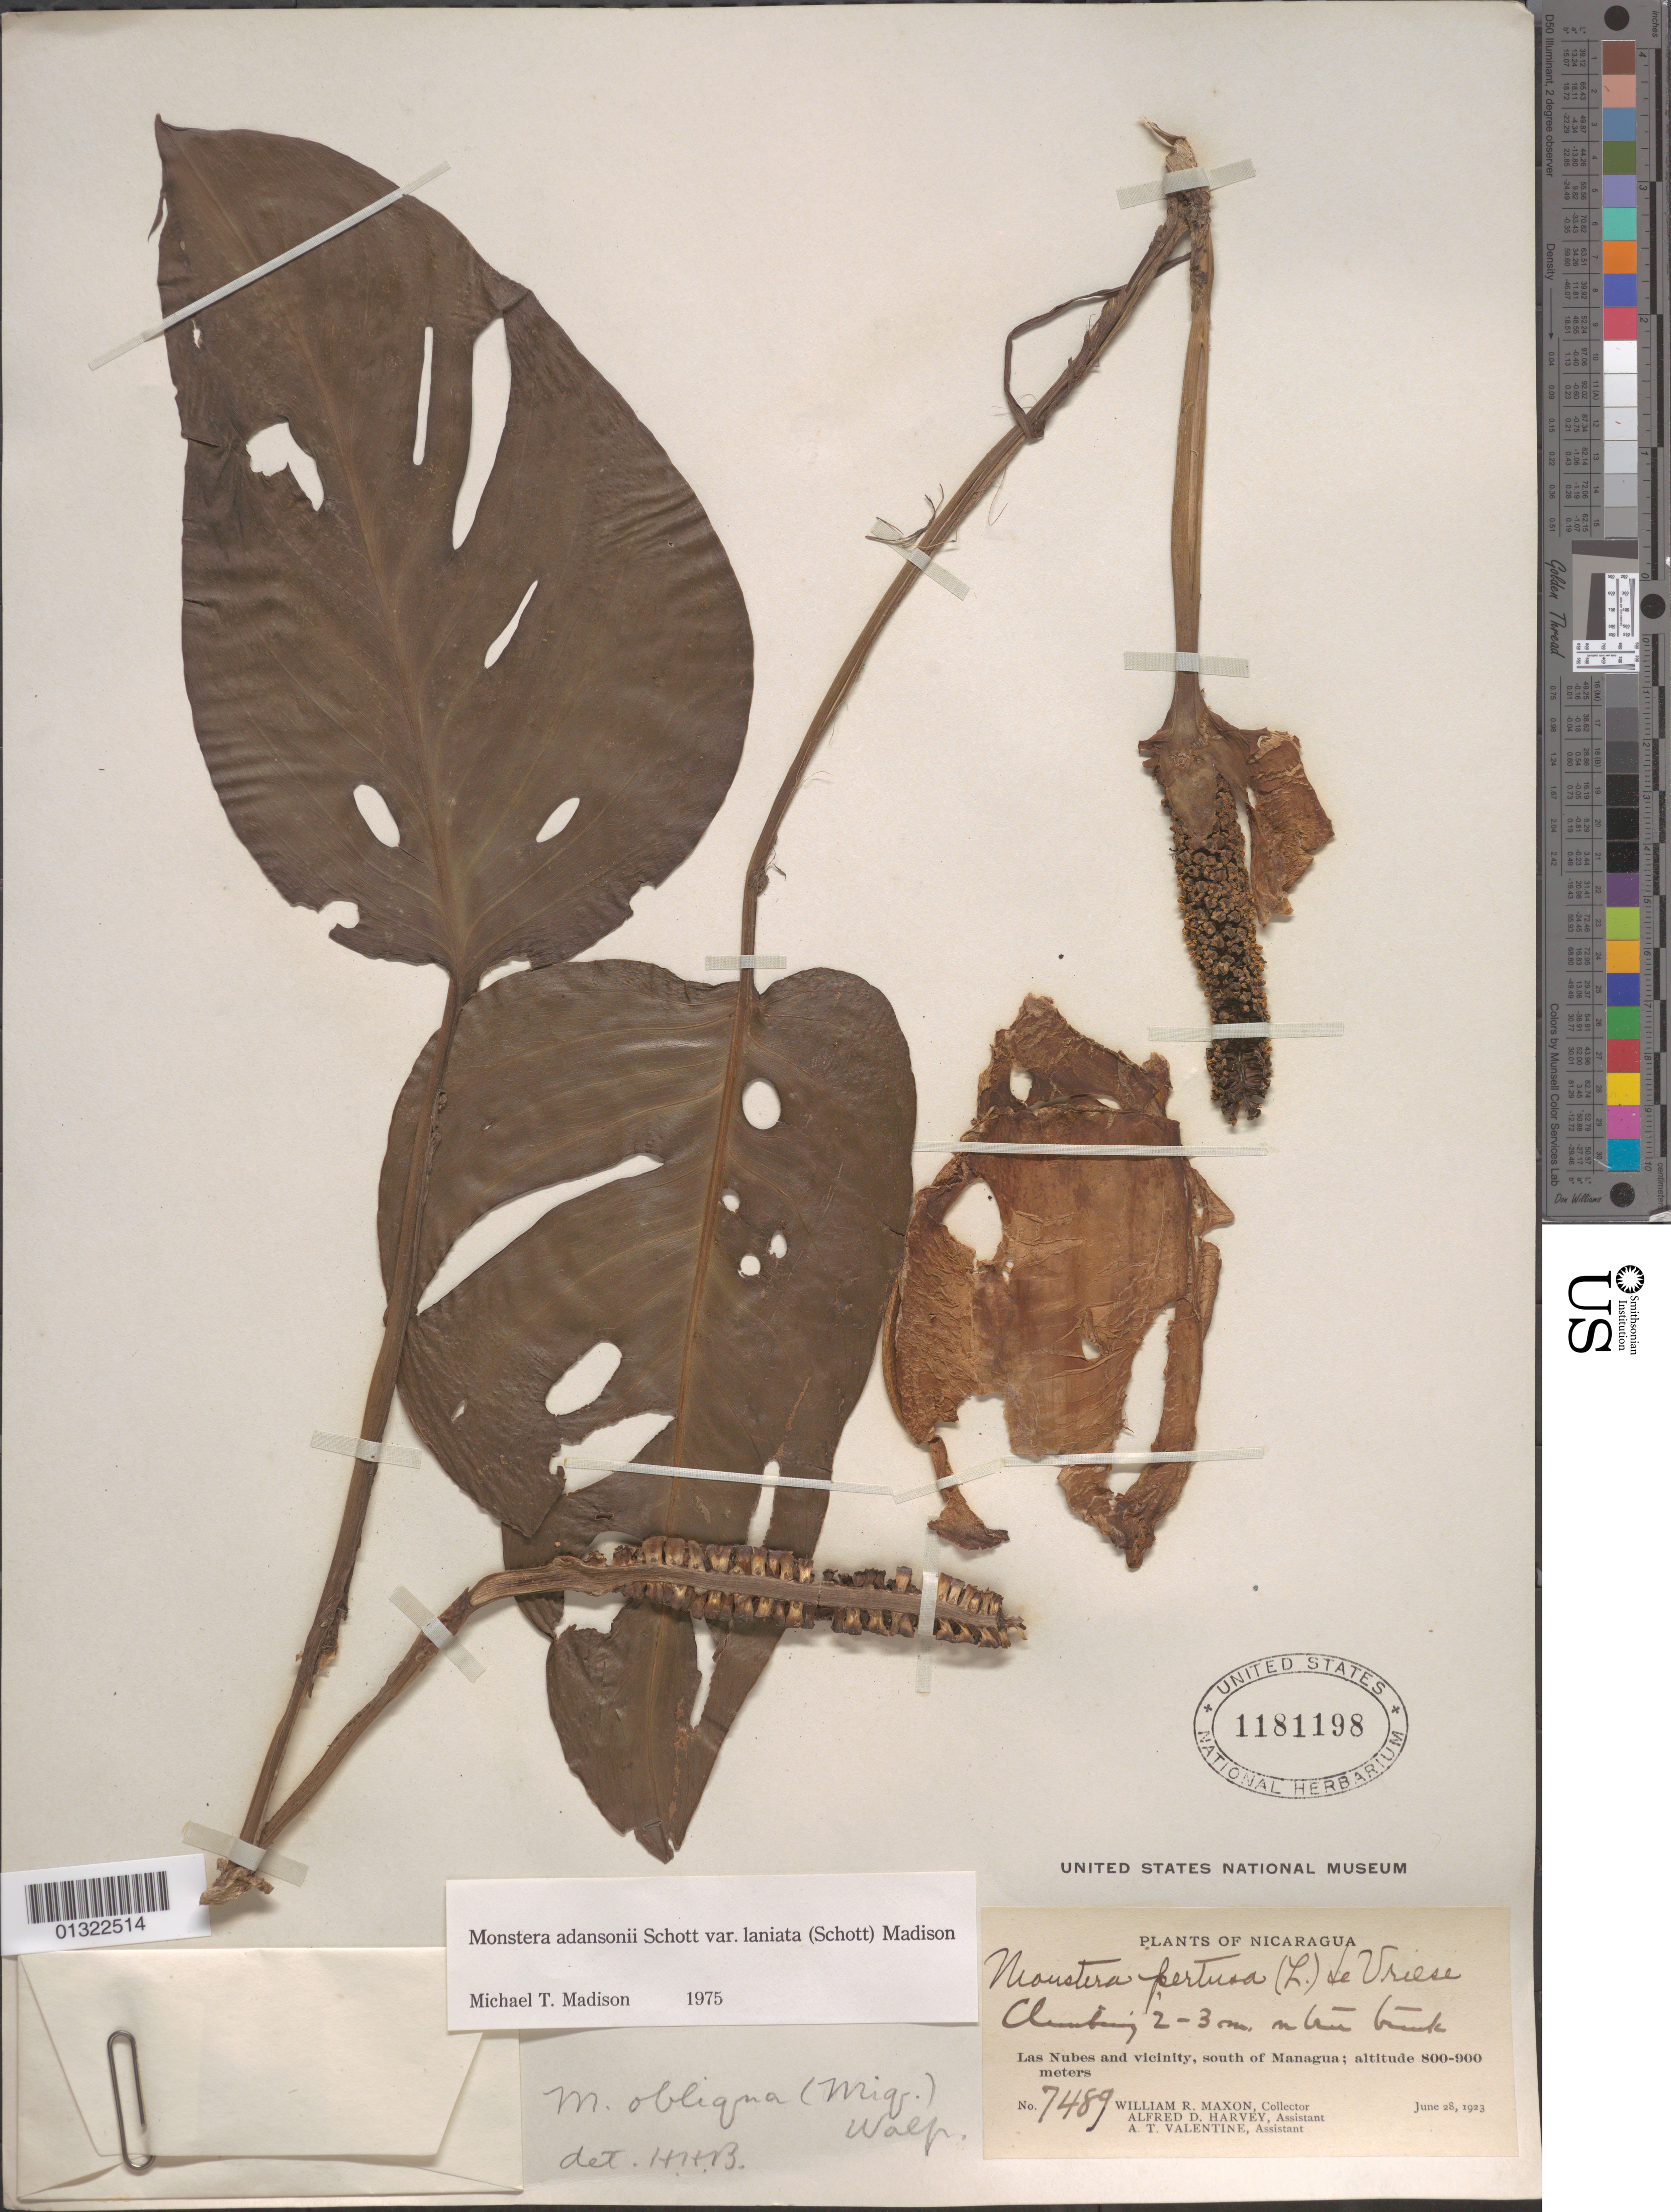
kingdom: Plantae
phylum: Tracheophyta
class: Liliopsida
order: Alismatales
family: Araceae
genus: Monstera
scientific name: Monstera adansonii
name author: Schott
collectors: W. R. Maxon, A. D. Harvey & A. Valentine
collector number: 7489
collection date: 1923-06-28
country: Nicaragua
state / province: Managua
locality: Las Nubes and vicinity, south of Managua.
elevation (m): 800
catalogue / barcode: US 1181198